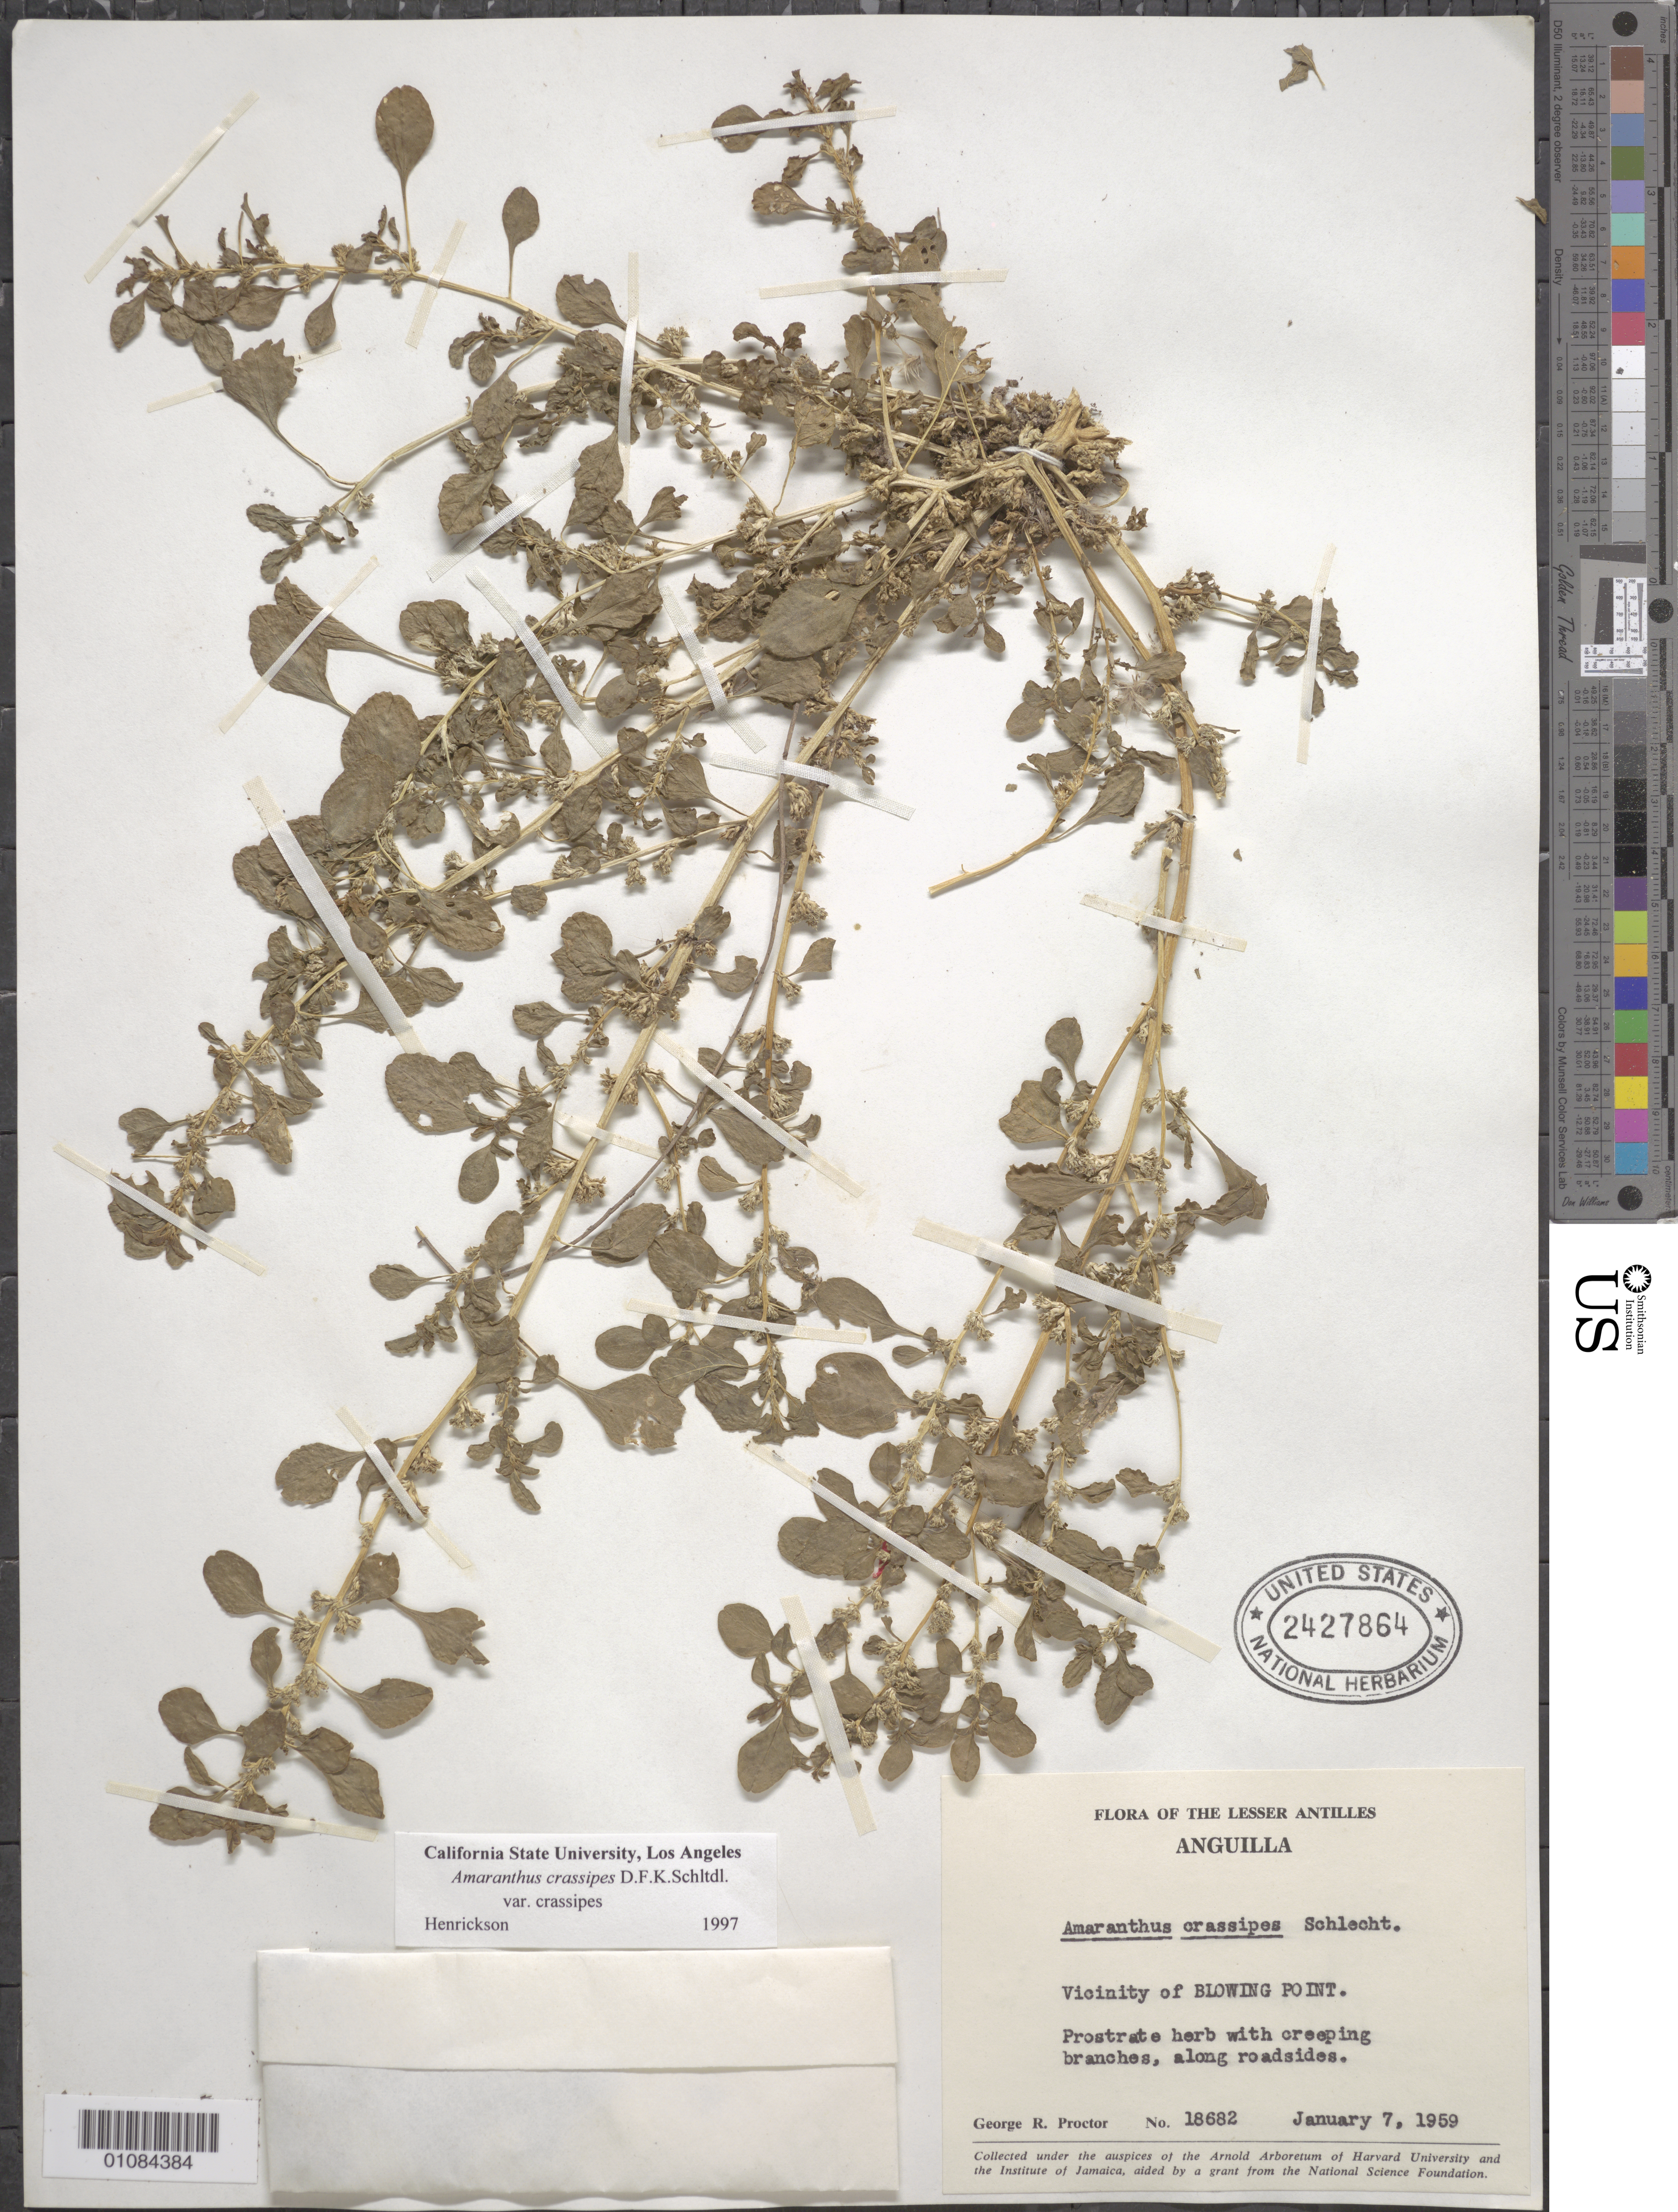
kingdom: Plantae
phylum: Tracheophyta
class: Magnoliopsida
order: Caryophyllales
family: Amaranthaceae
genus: Amaranthus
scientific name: Amaranthus crassipes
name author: Schltdl.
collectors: G. R. Proctor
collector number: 18682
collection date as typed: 07 Jan 1959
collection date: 1959-01-07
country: Anguilla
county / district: Bottom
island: Anguilla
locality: Vicinity of Blowing Point.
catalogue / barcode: US 2427864